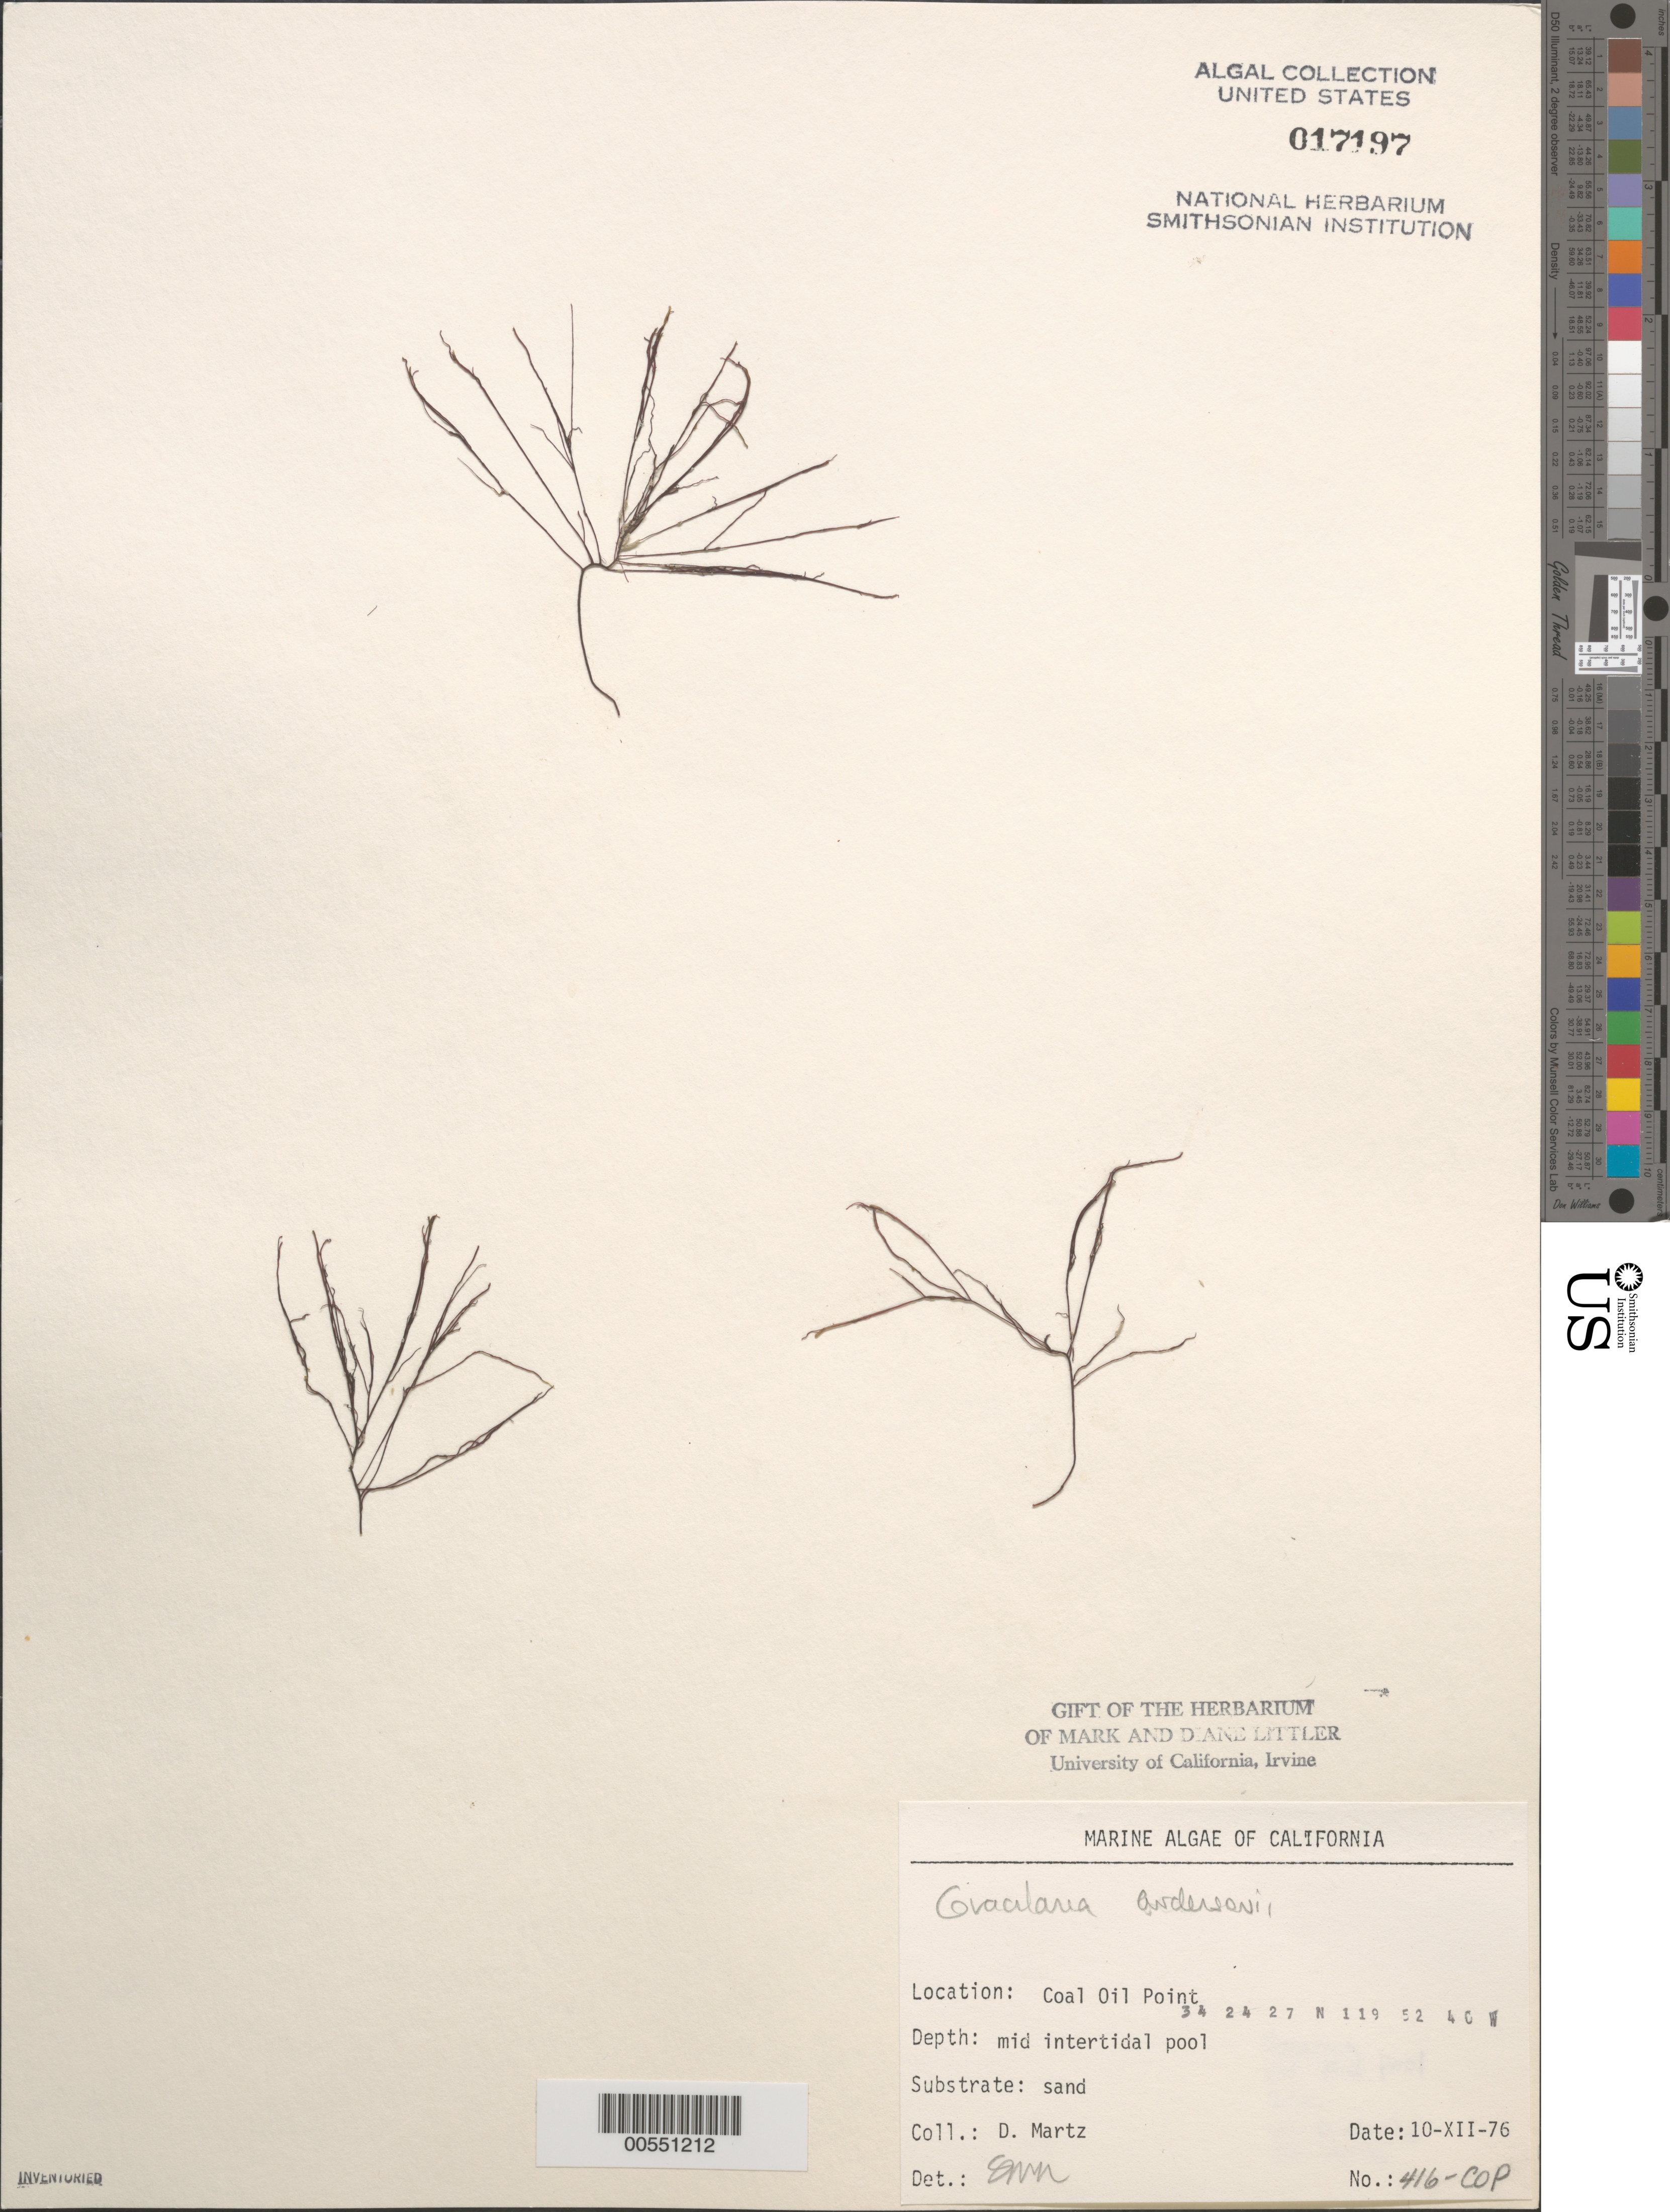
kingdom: Plantae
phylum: Rhodophyta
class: Florideophyceae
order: Gracilariales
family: Gracilariaceae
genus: Gracilariopsis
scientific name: Gracilariopsis andersonii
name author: (Grunow) E.Y. Dawson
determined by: Algae name updating Project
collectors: D. Martz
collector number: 416-cop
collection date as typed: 10 Dec 1976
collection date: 1976-12-10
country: United States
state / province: California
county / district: Santa Barbara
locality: Coal Oil Point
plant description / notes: BLM-SOCALBIGHT Rocky Intertidal Survey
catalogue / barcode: US 17197